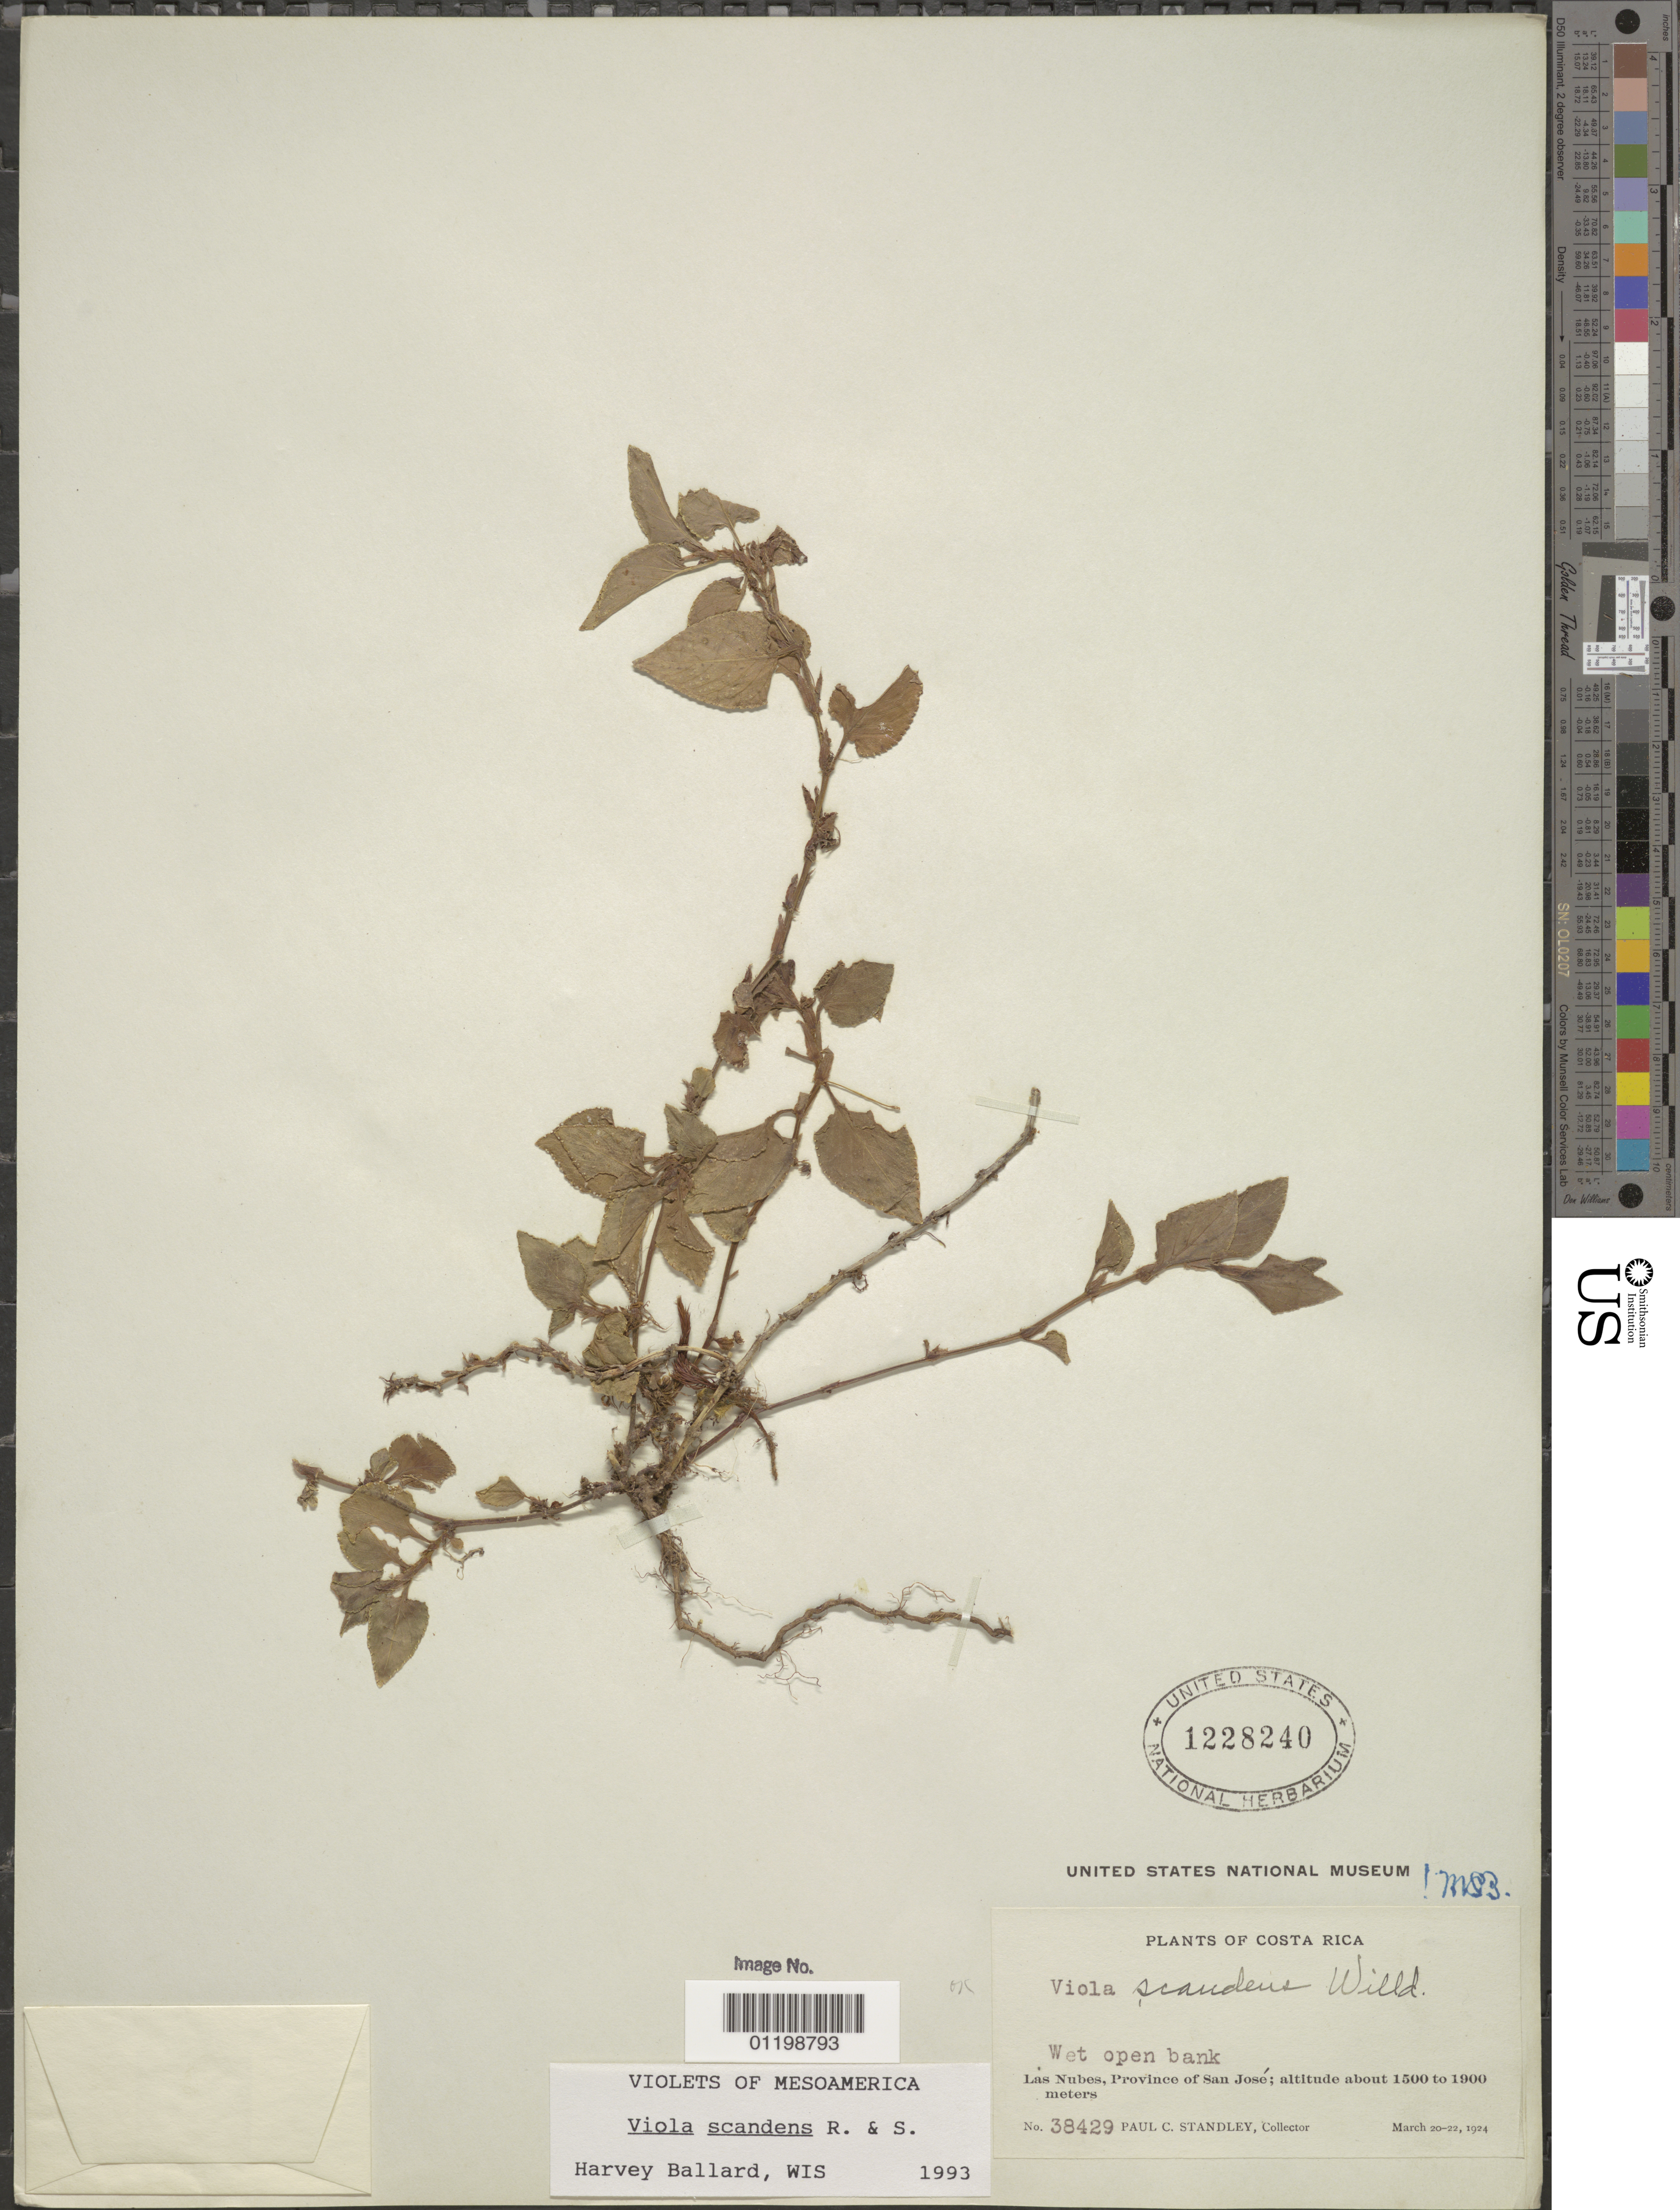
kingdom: Plantae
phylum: Tracheophyta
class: Magnoliopsida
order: Malpighiales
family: Violaceae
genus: Viola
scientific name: Viola scandens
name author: Humb. & Bonpl. ex Schult.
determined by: Ballard, Harvey E.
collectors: P. C. Standley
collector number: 38429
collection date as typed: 20-22 Mar 1924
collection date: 1924-03-20/1924-03-22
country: Costa Rica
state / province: San José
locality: Las Nubes, Province of San José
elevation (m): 1500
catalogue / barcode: US 1228240